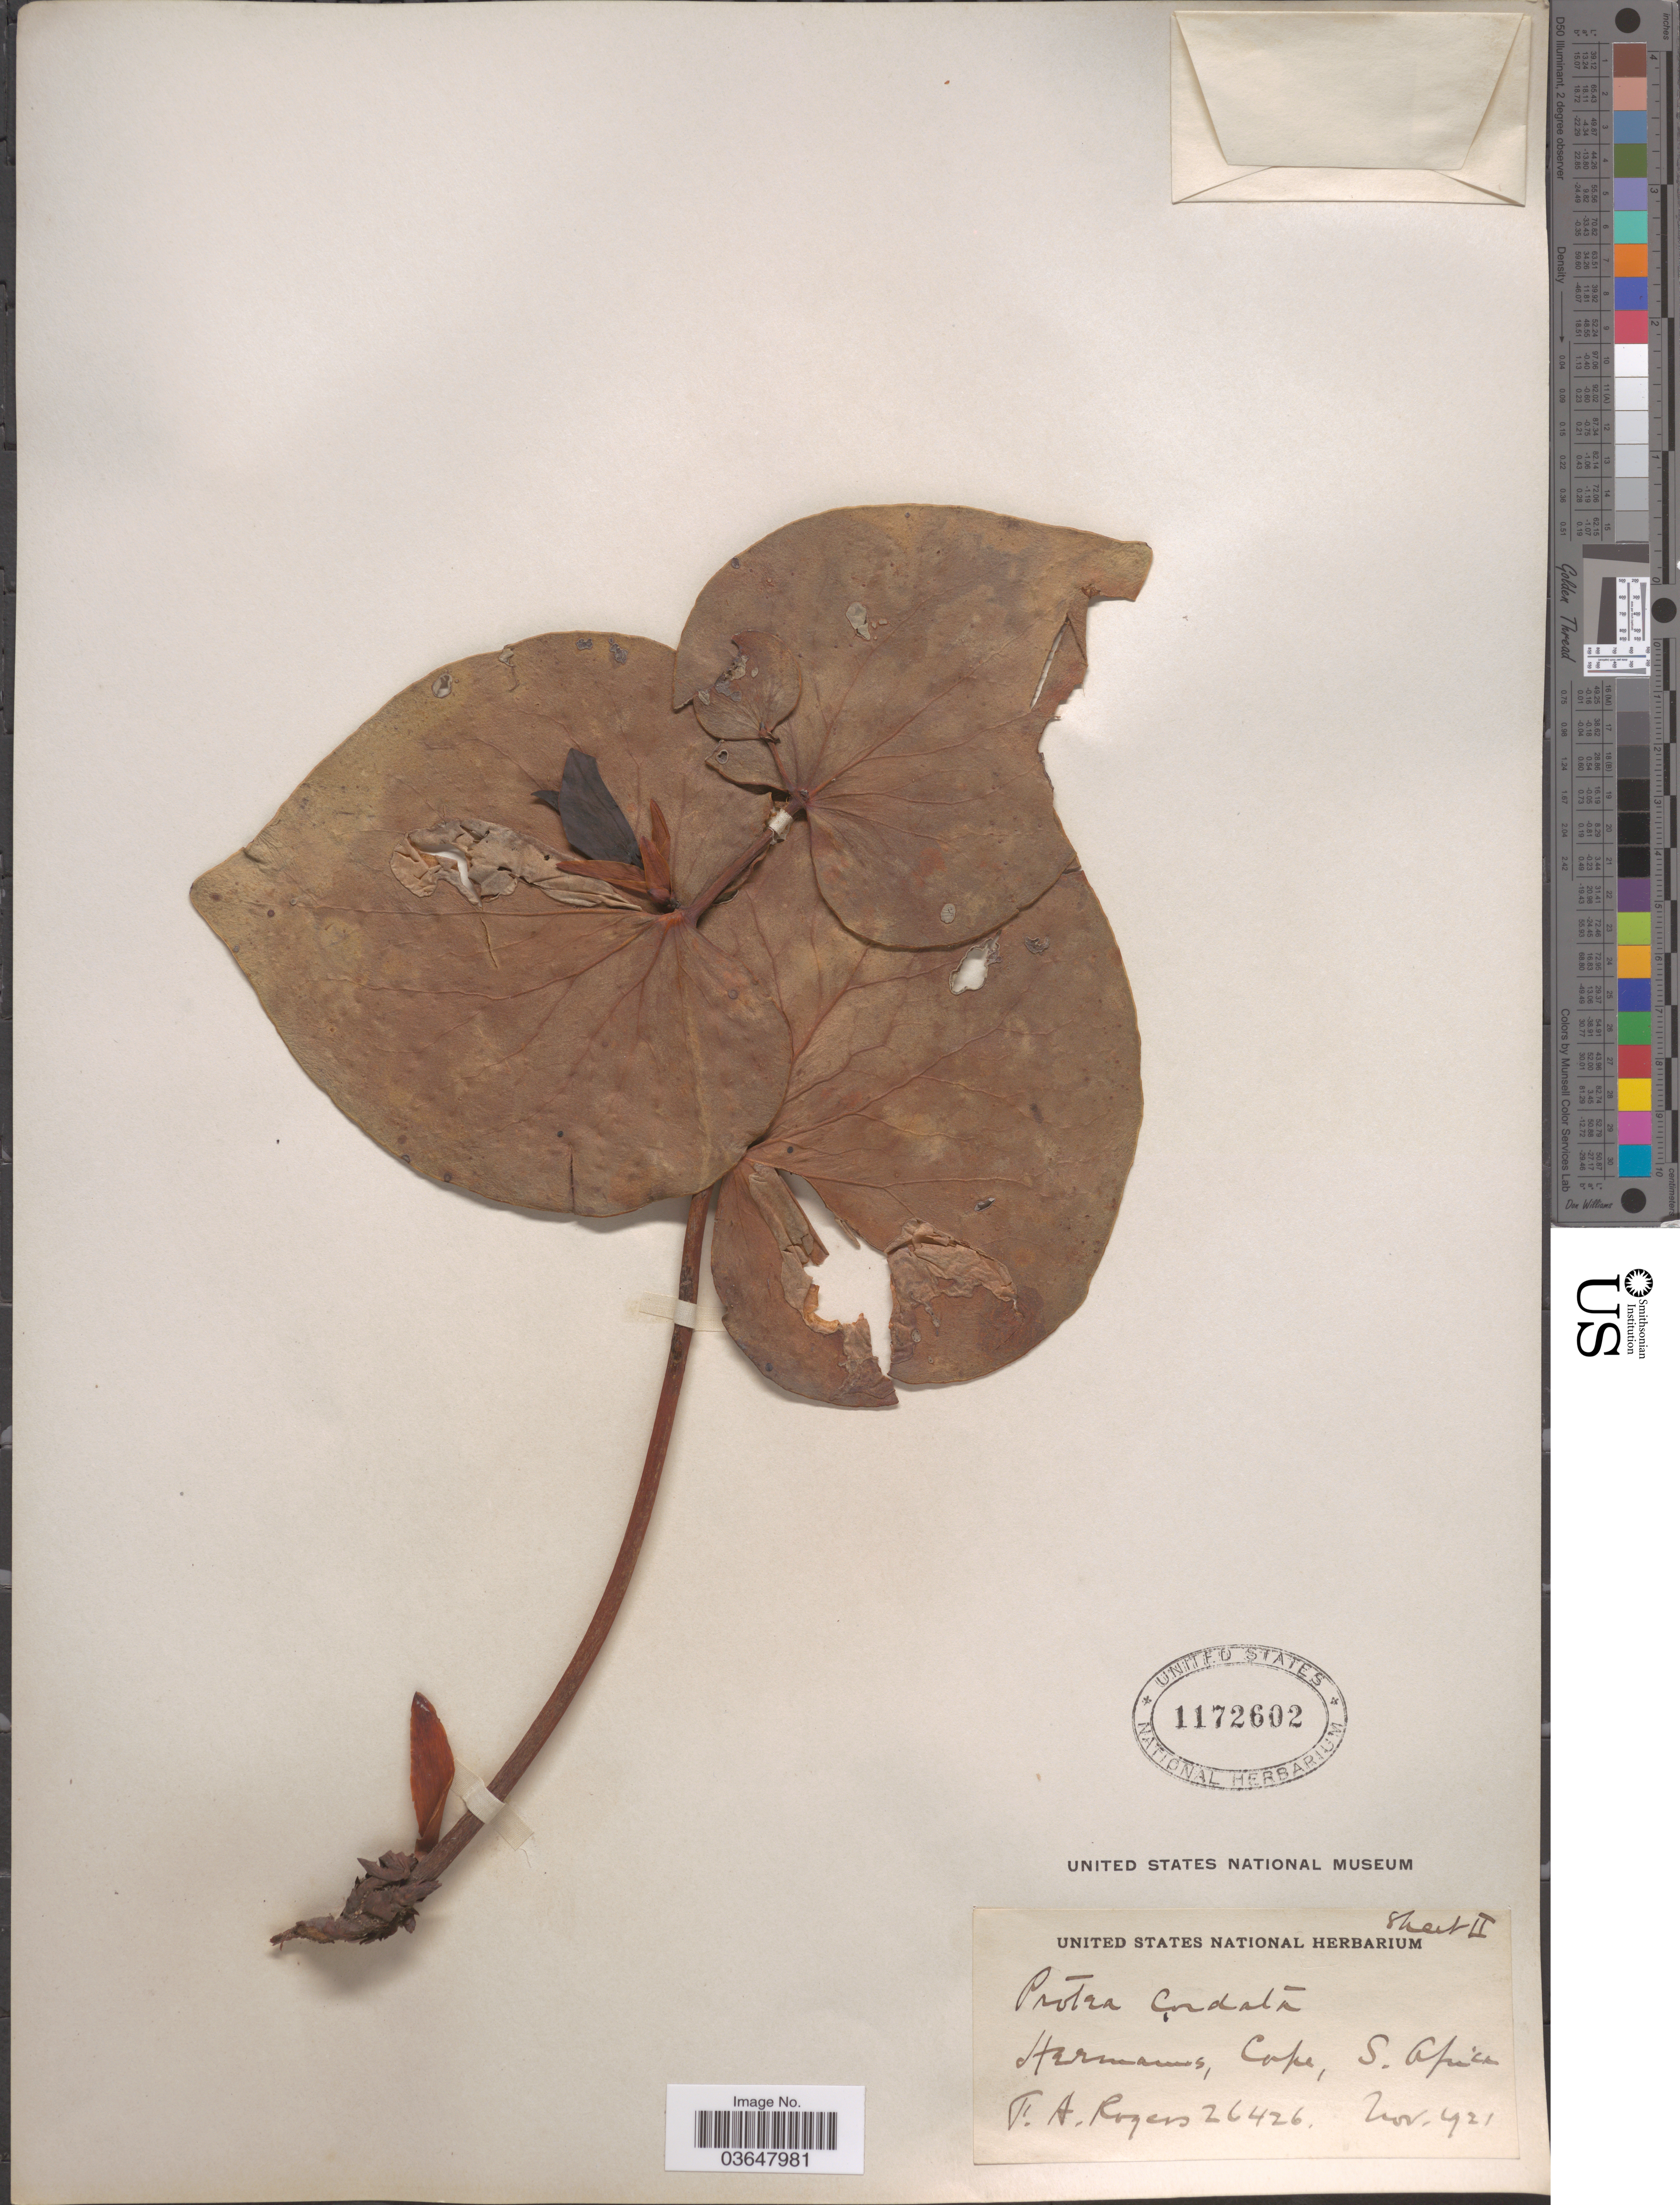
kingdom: Plantae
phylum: Tracheophyta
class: Magnoliopsida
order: Proteales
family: Proteaceae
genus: Protea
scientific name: Protea cordata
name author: Thunb.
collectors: F. A. Rogers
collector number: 26426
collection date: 1921-11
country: South Africa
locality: Hermanus, Cape. S. Africa.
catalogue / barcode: US 1172602